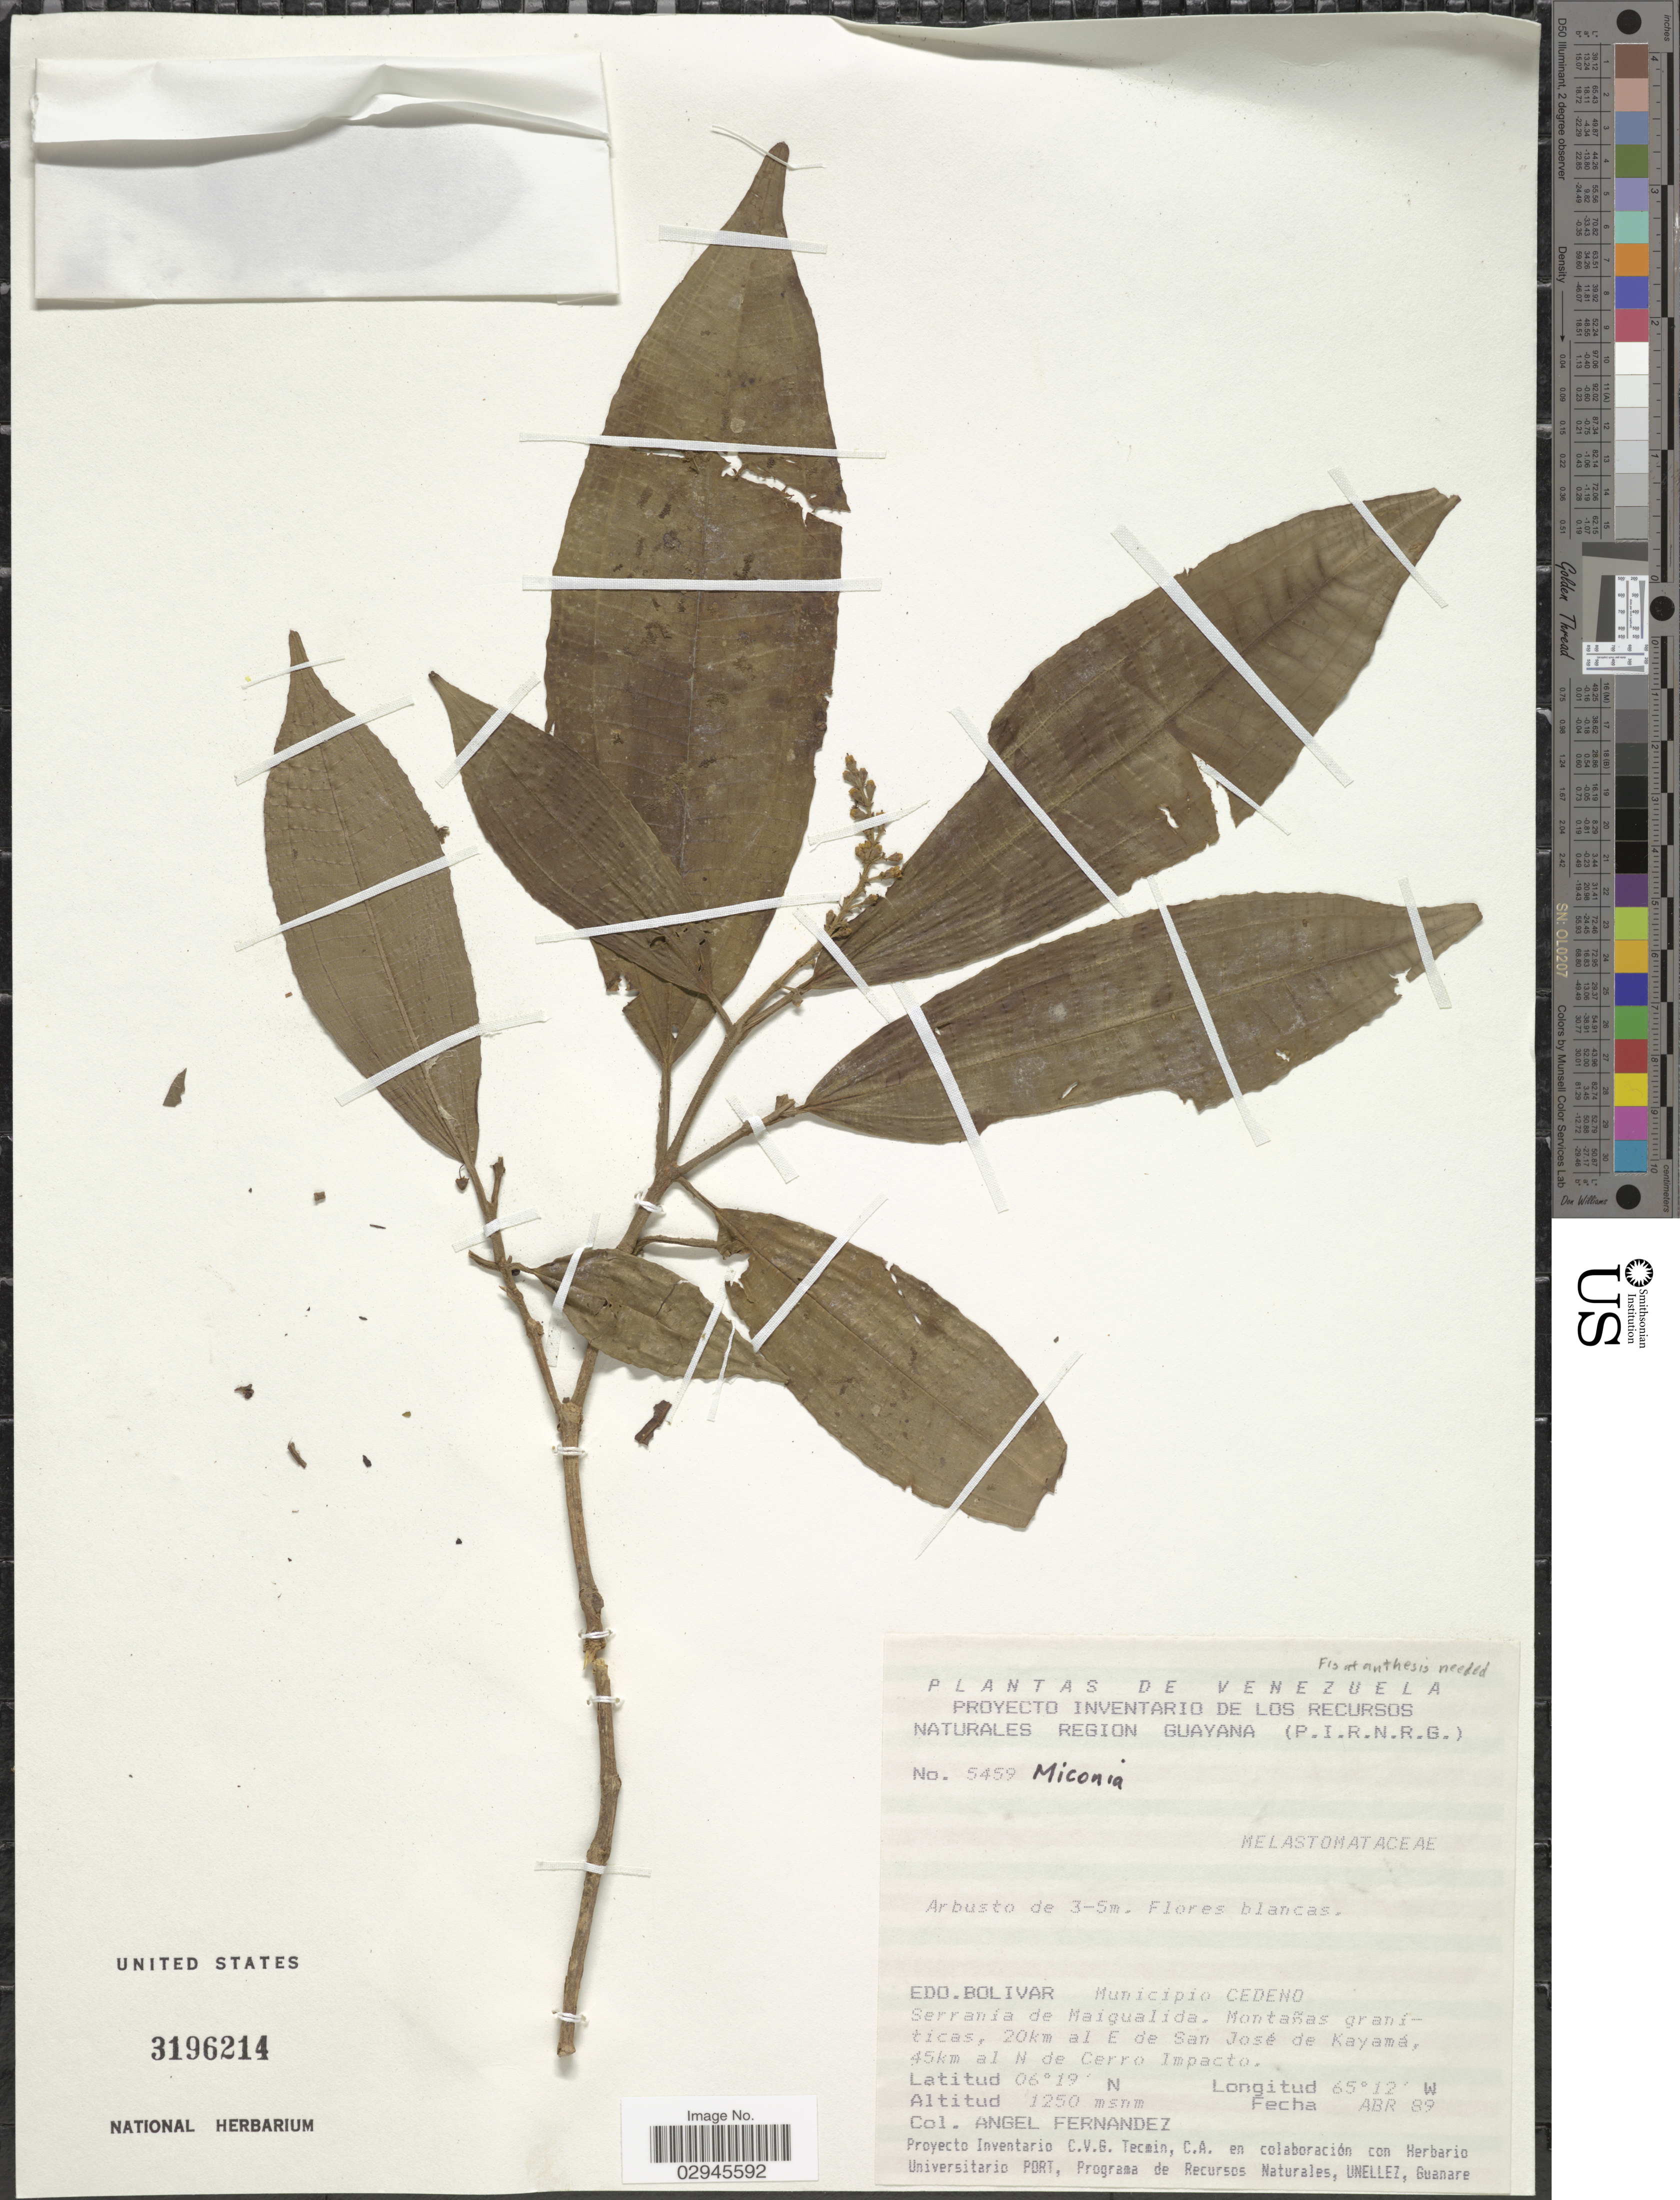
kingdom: Plantae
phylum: Tracheophyta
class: Magnoliopsida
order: Myrtales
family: Melastomataceae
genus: Miconia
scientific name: Miconia sp.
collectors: Á. Fernández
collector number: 5459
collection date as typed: Transcribed d/m/y: /4/89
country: Venezuela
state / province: Bolivar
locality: Municipio Cedeno. Serranía de Maigualida. Montañas graniticas, 20 km al E de San José de Kayamá, 45 km al N de Cerro Impacto.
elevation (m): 1250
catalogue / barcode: US 3196214